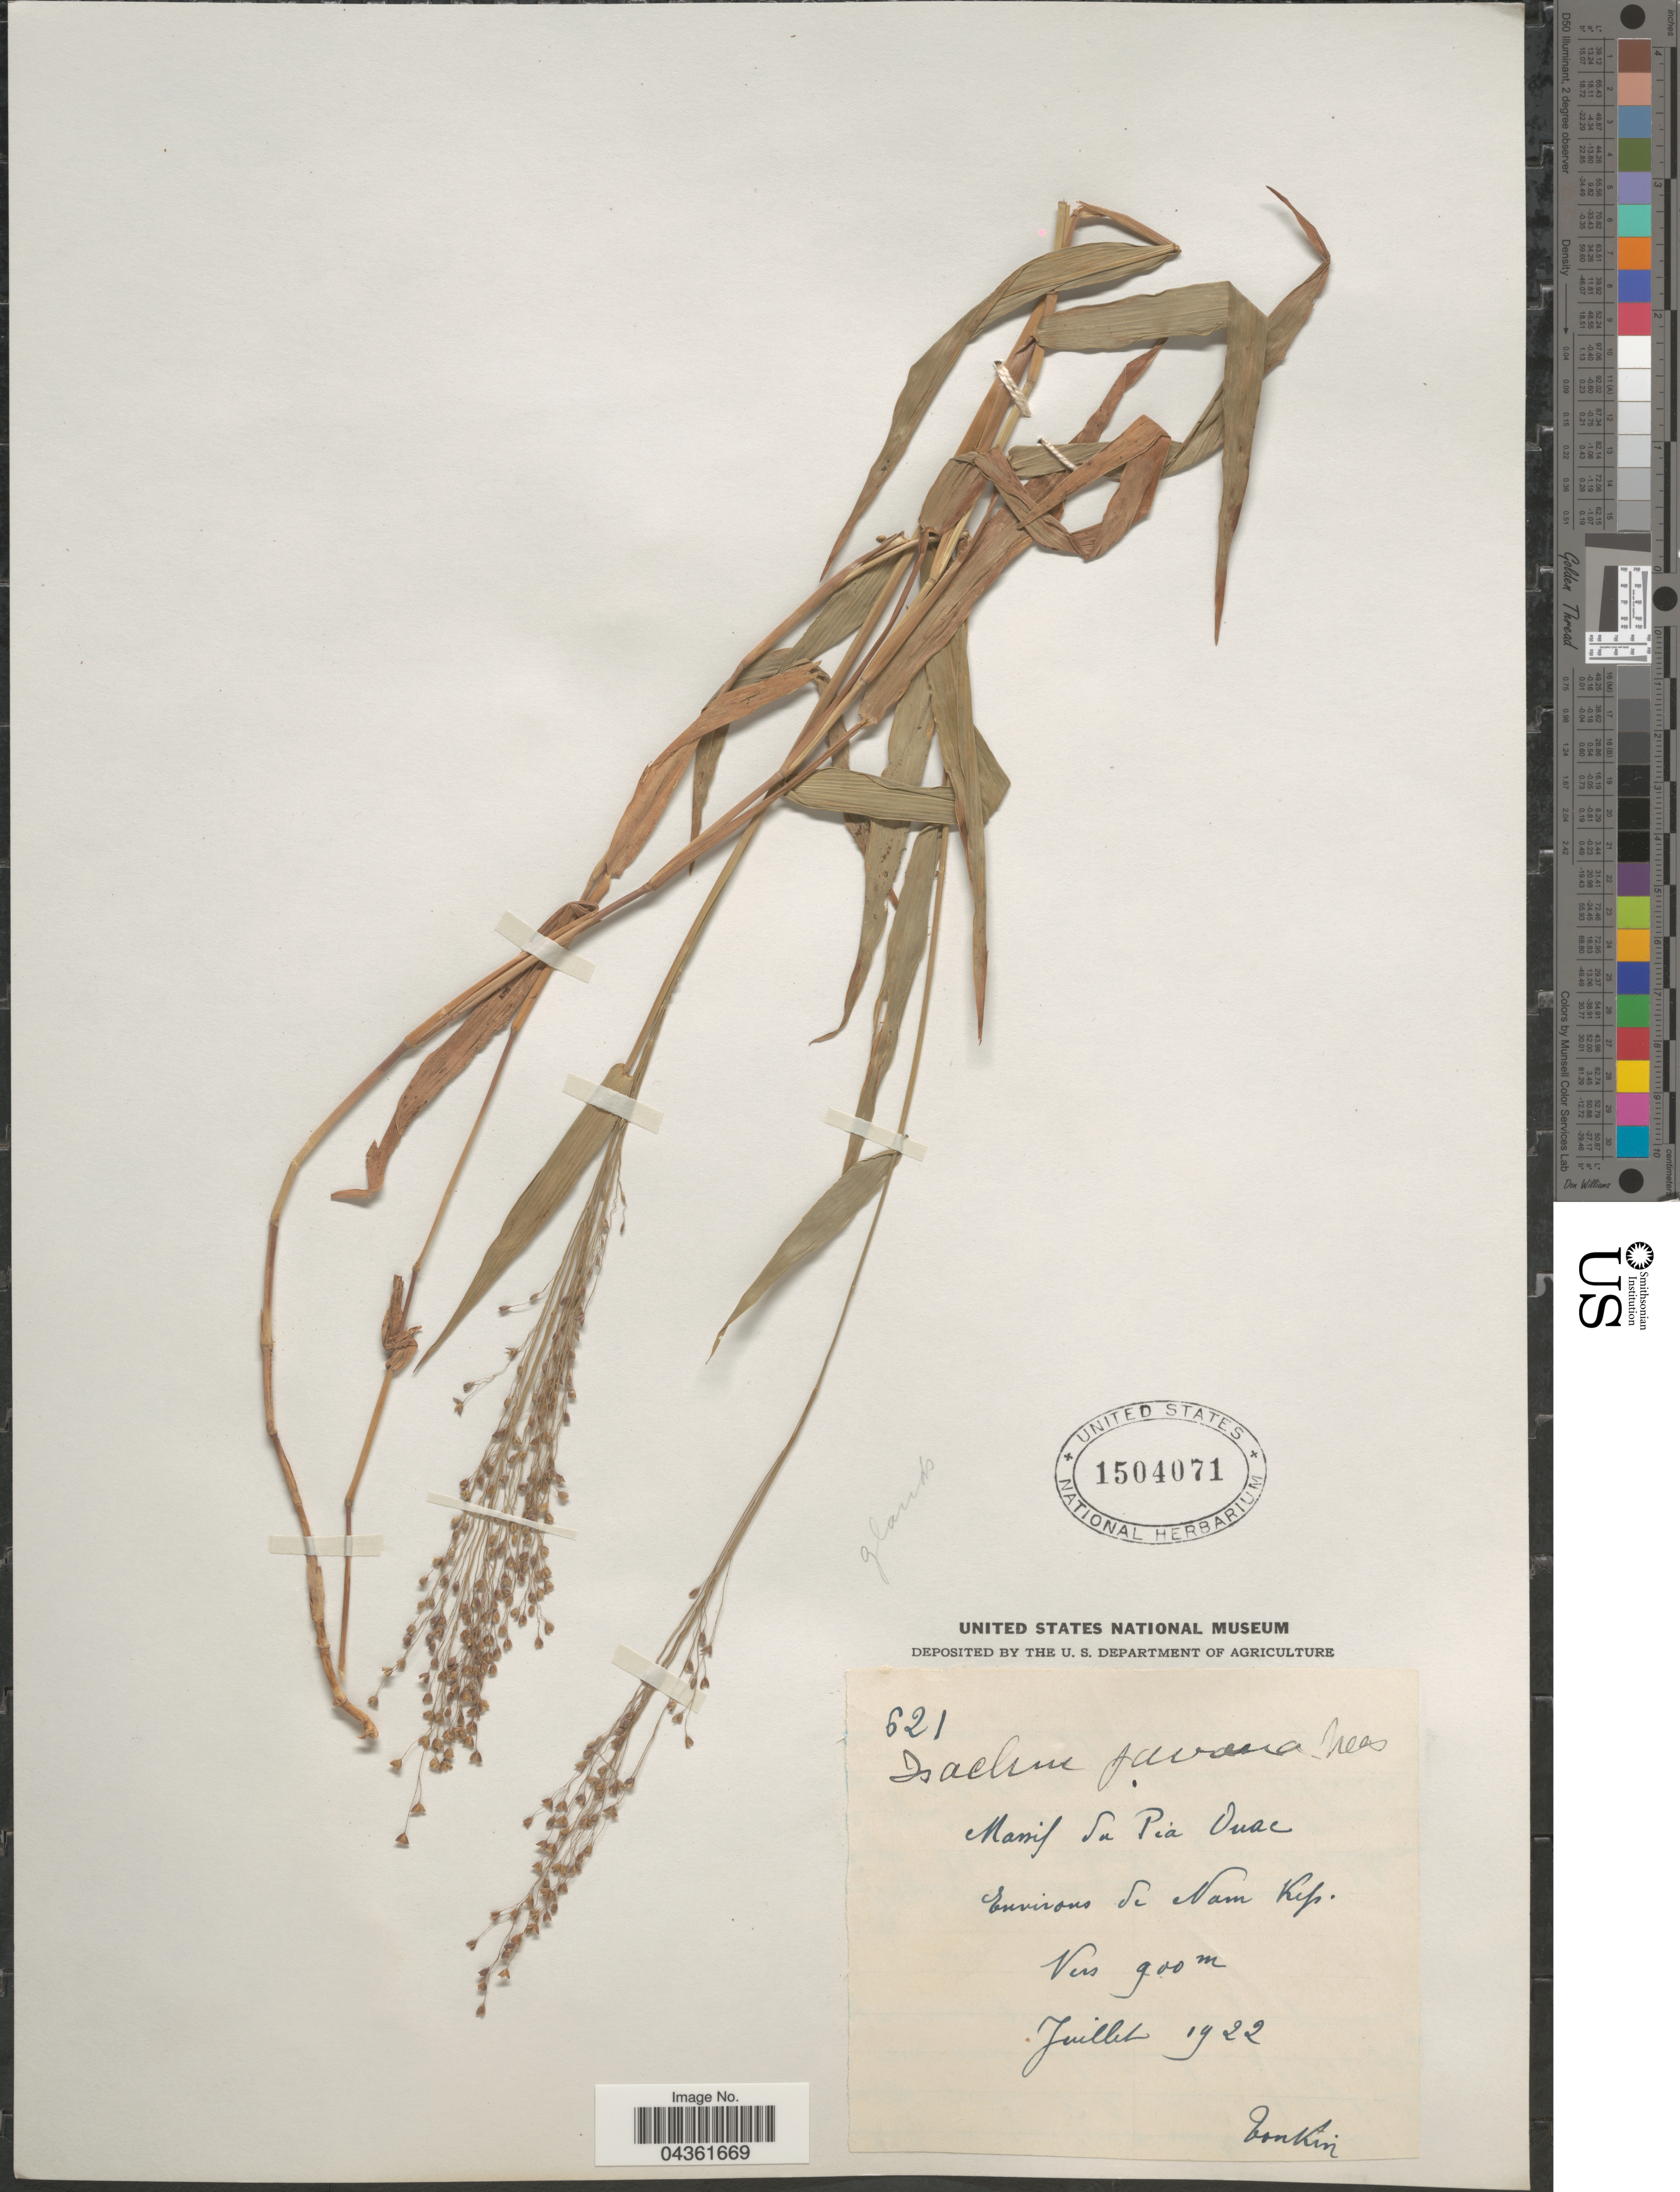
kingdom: Plantae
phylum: Tracheophyta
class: Liliopsida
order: Poales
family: Poaceae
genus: Isachne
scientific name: Isachne truncata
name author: A. Camus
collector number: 621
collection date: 1922-07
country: Vietnam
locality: Massif du Pia Ouac. Environs de Nam Kep. Tonkin.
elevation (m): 900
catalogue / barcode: US 1504071